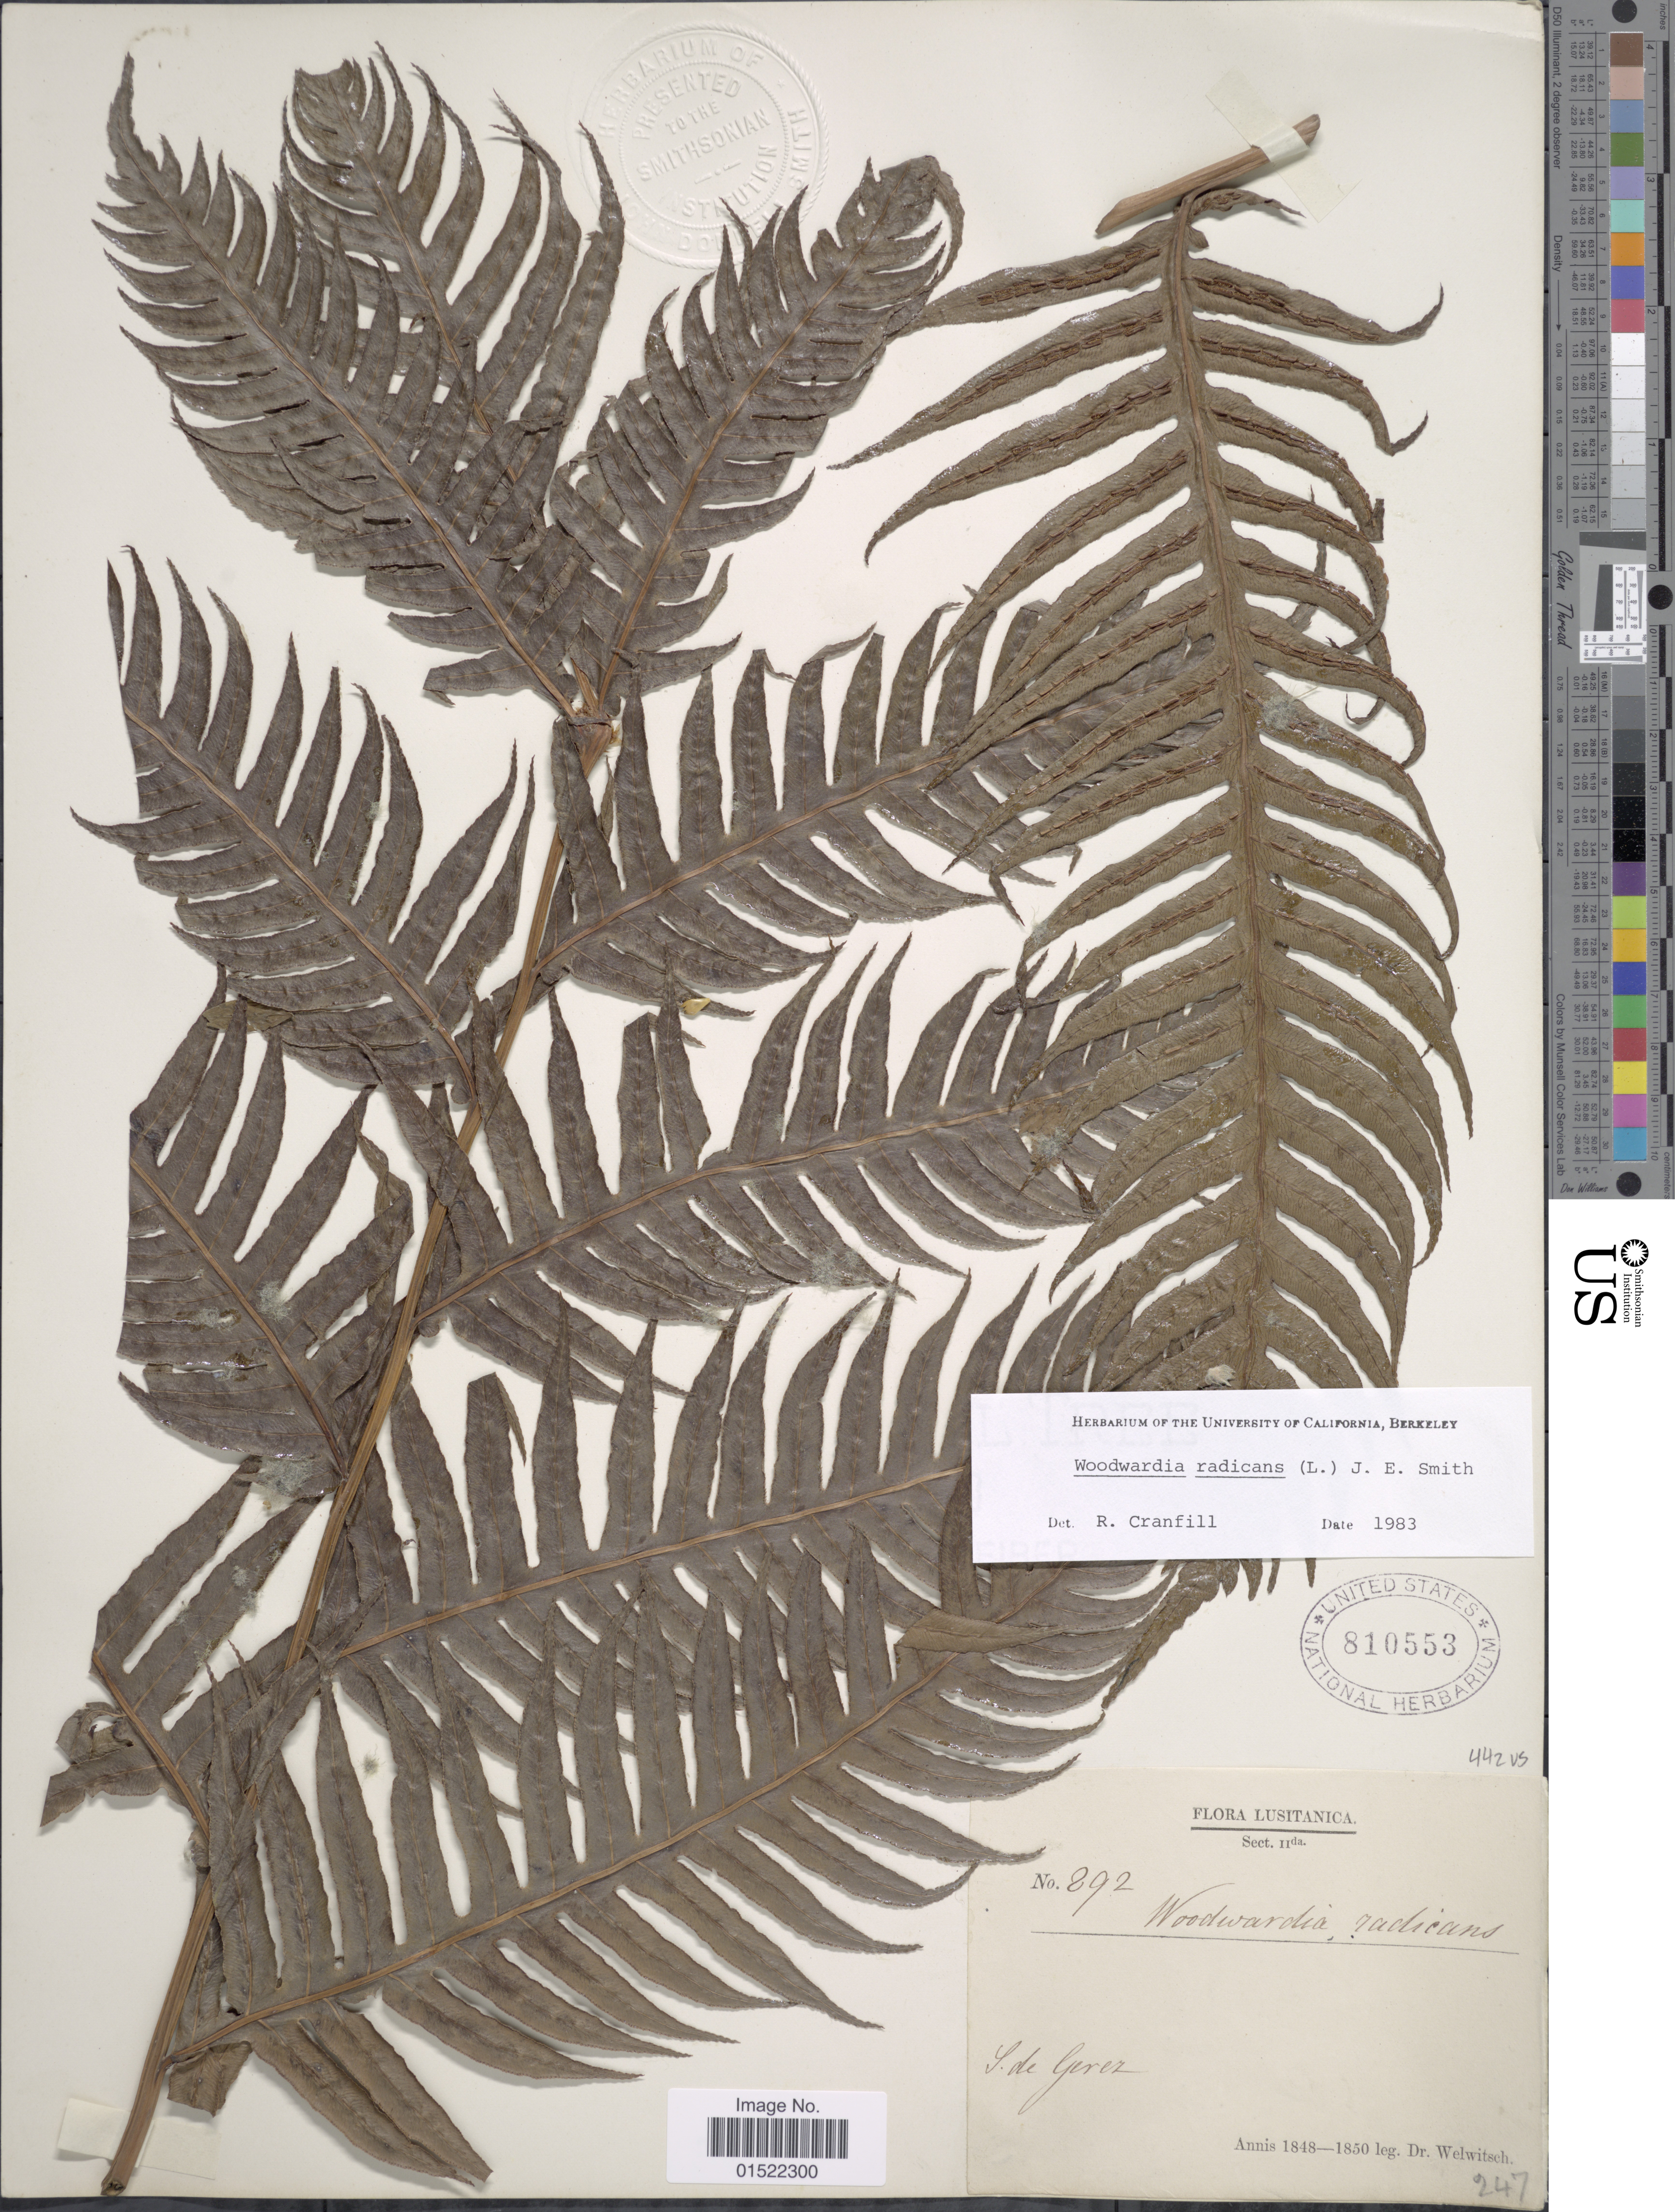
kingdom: Plantae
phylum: Tracheophyta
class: Polypodiopsida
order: Polypodiales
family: Blechnaceae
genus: Woodwardia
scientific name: Woodwardia radicans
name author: (L.) Sm.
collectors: -. Welwitsch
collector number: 892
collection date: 1848/1850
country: Portugal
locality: Lusitanica, I. de Gerez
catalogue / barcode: US 810553